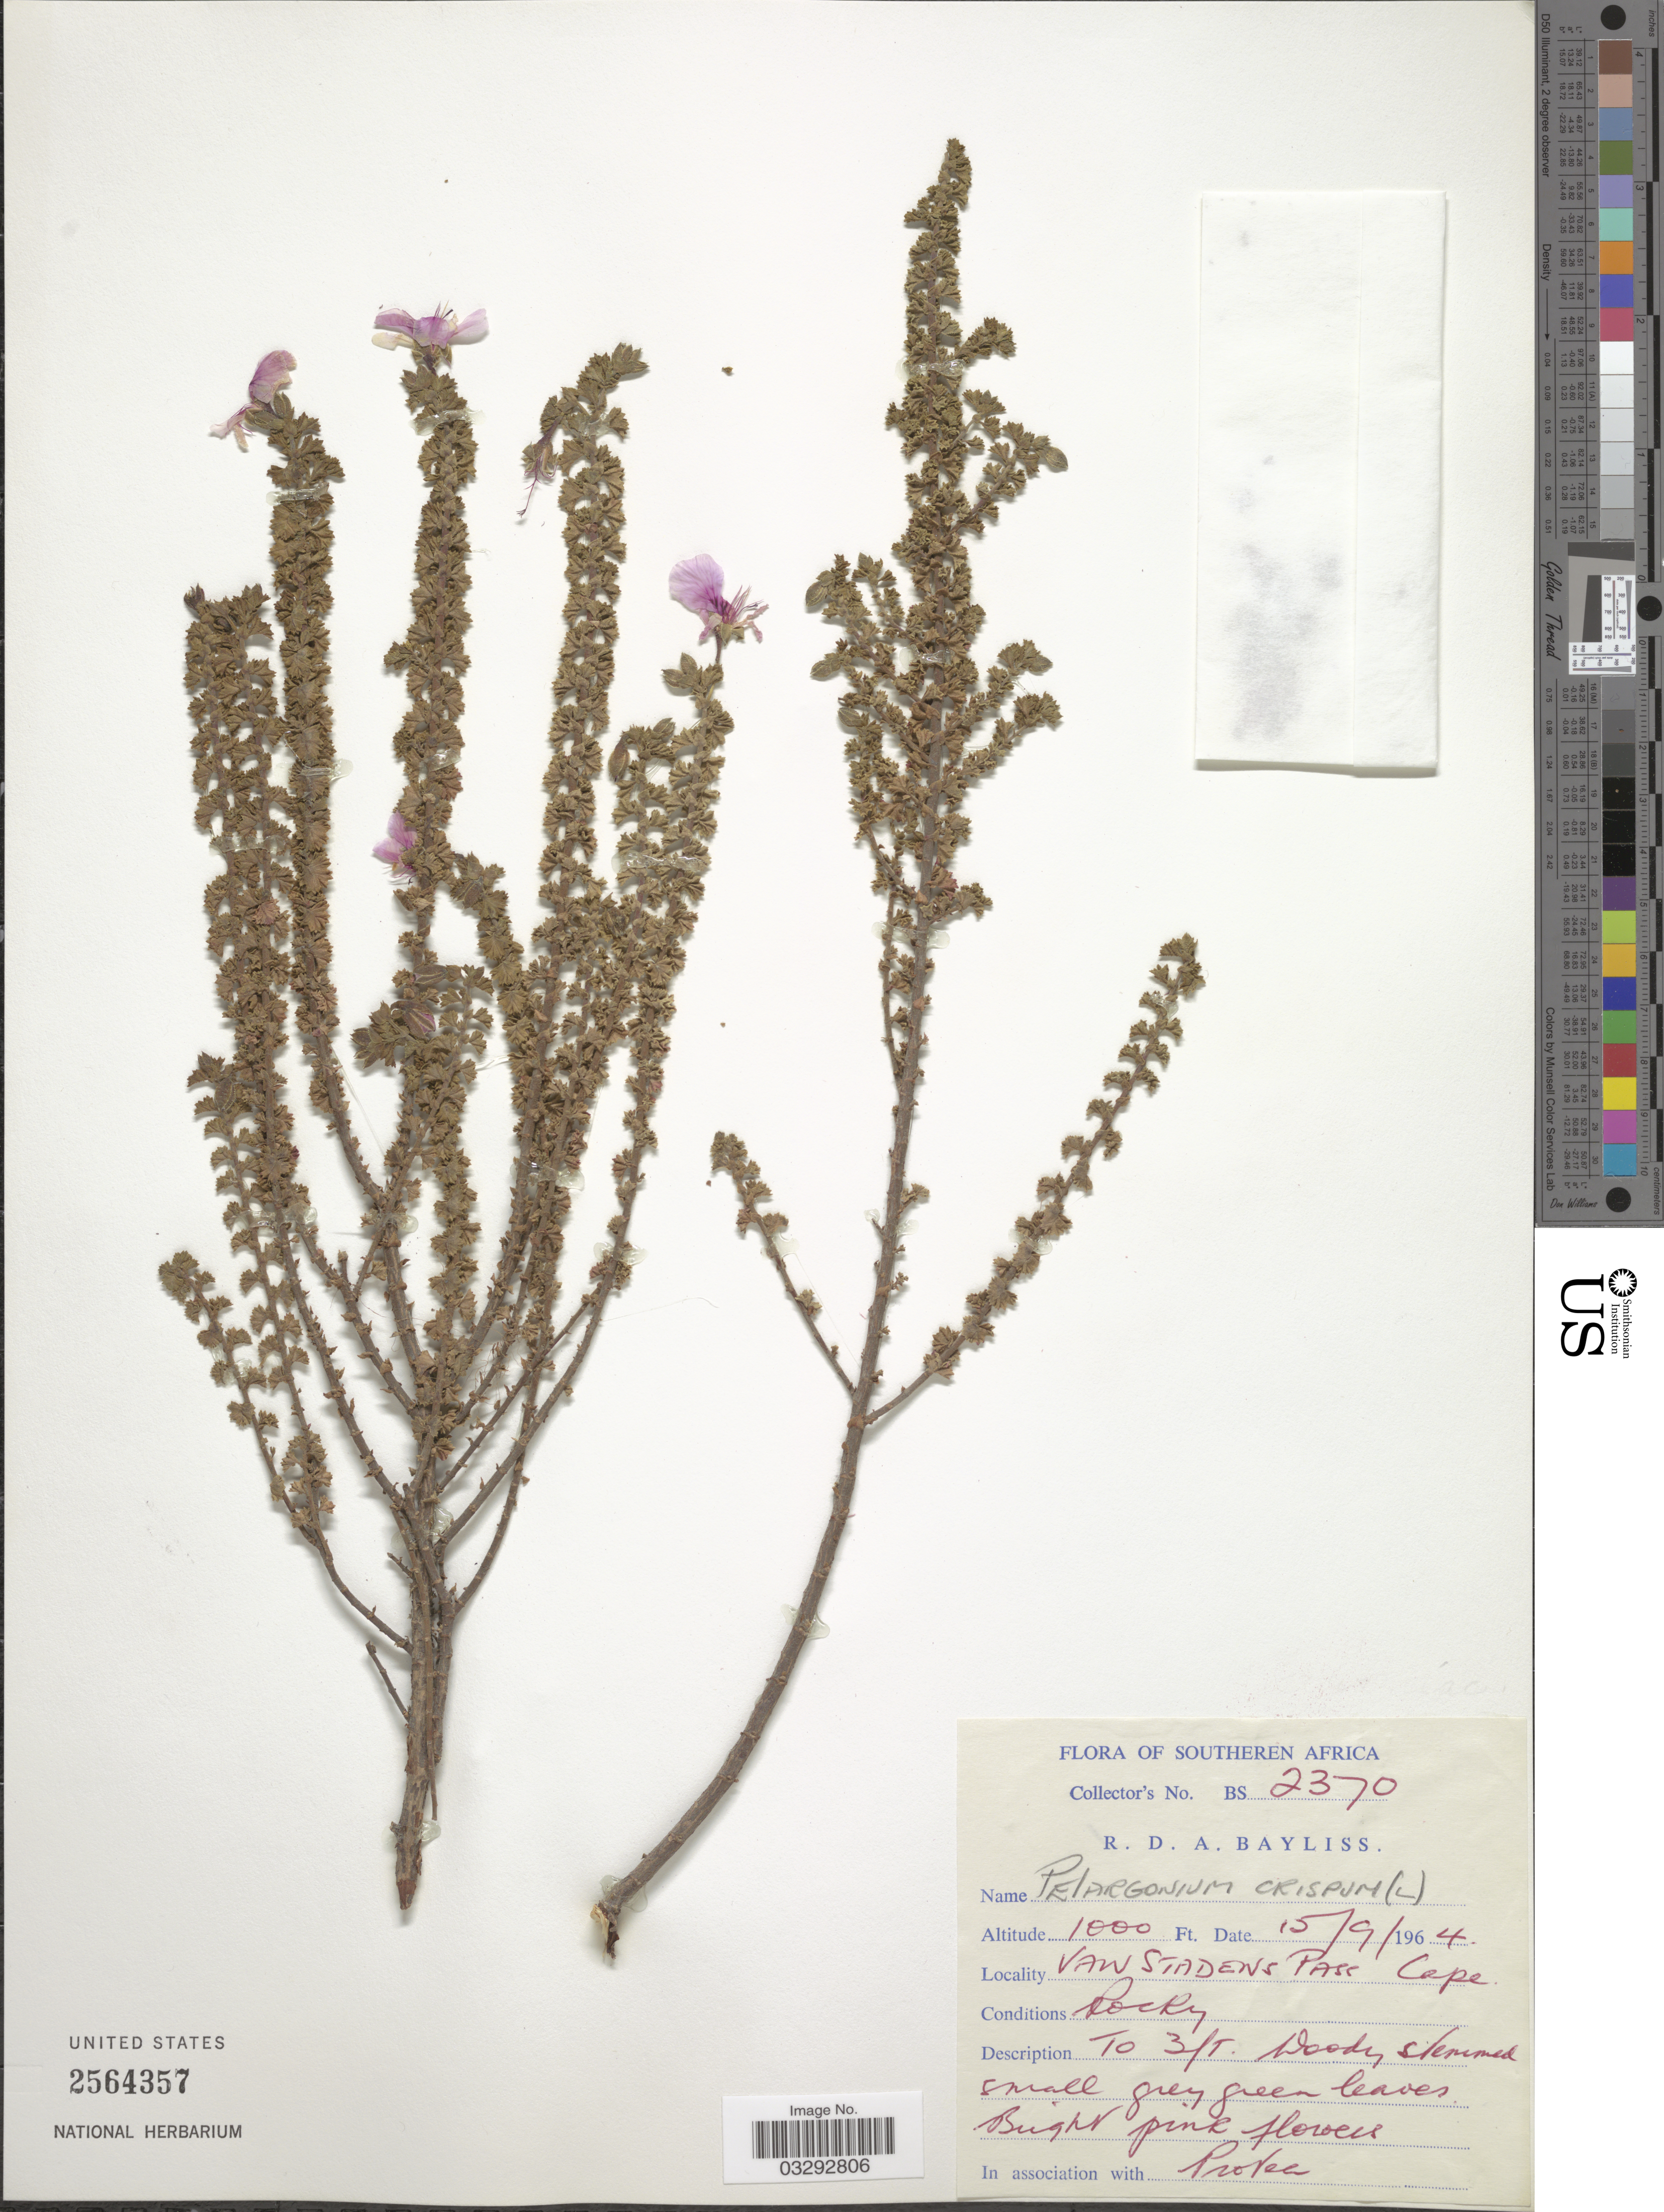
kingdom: Plantae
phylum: Tracheophyta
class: Magnoliopsida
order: Geraniales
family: Geraniaceae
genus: Pelargonium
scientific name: Pelargonium crispum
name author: (P.J. Bergius) L'Hér.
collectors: R. Bayliss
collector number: BS2370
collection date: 1964-09-15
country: South Africa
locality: Southern Africa, Van Stadens Pass, Cape.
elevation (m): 305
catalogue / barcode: US 2564357